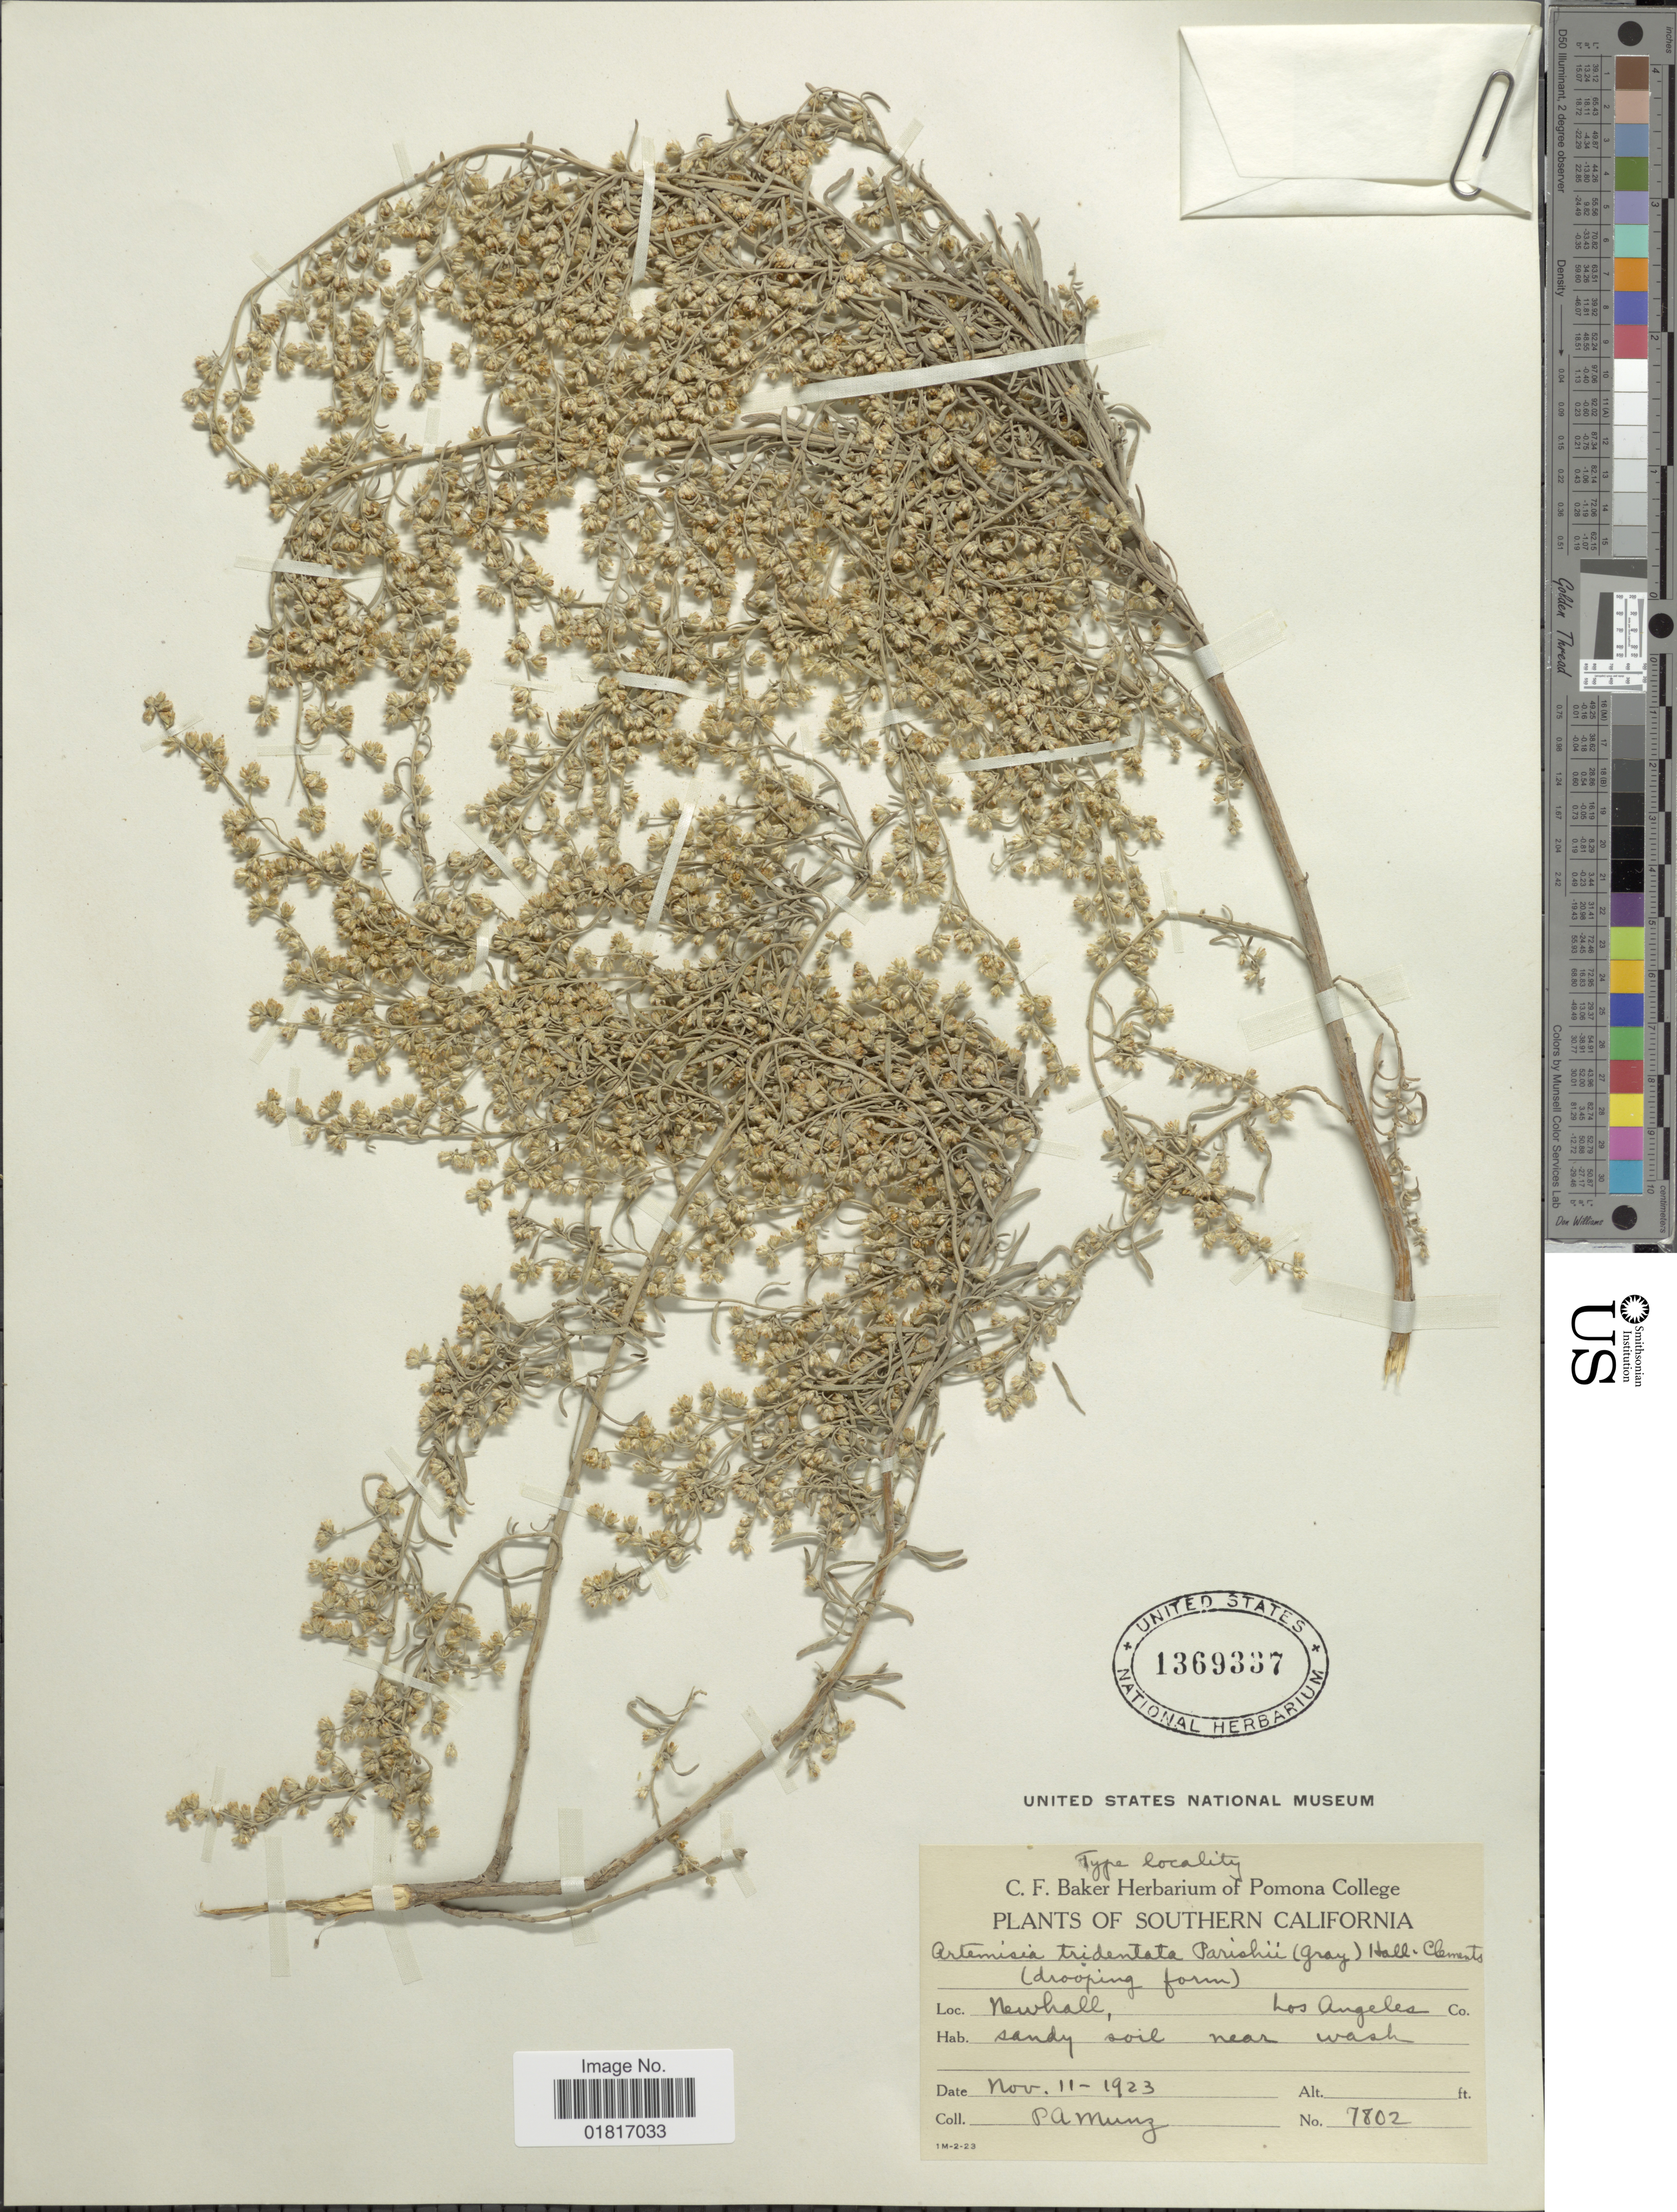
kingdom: Plantae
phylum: Tracheophyta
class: Magnoliopsida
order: Asterales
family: Asteraceae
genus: Artemisia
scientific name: Artemisia tridentata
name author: Nutt.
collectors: P. A. Munz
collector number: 7802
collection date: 1923-11-11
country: United States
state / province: California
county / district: Los Angeles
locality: Southern California, Newhall, Los Angeles Co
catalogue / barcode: US 1369337